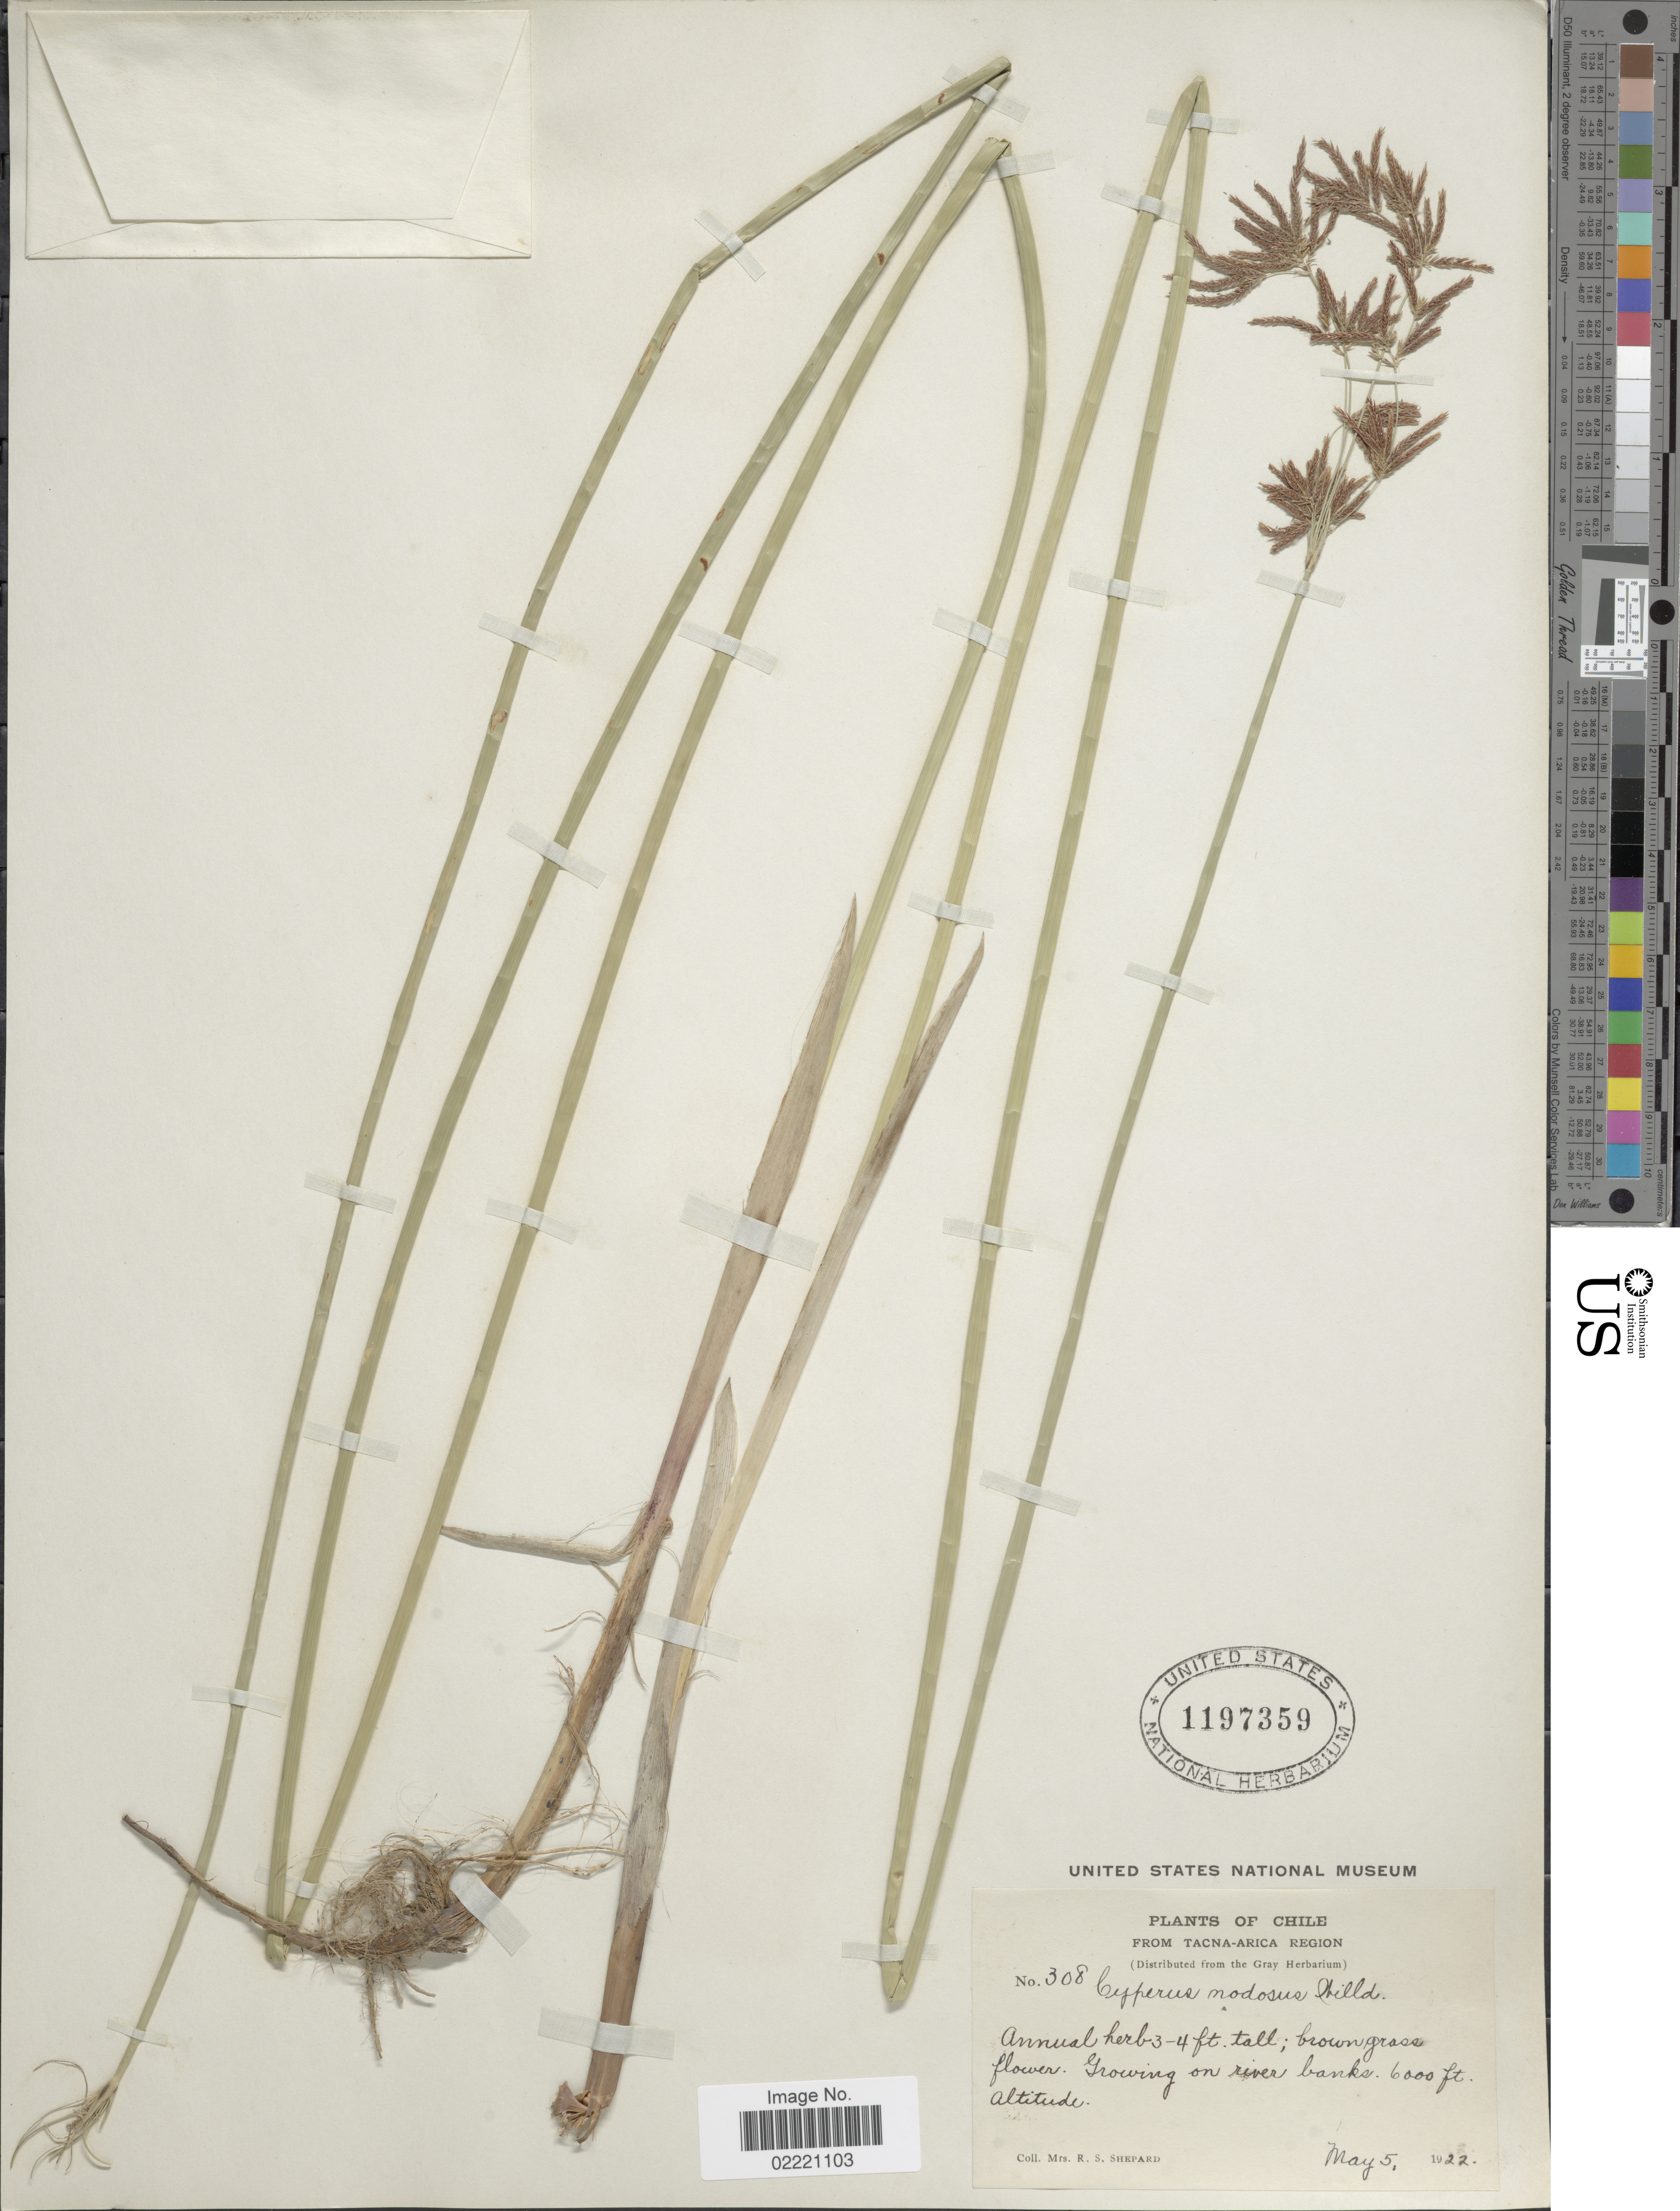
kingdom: Plantae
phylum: Tracheophyta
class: Liliopsida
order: Poales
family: Cyperaceae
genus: Cyperus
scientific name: Cyperus articulatus var. nodosus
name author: (Bonpl. ex Humb. & Willd.) Kük.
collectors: R. Shepard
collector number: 308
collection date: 1922-05-05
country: Chile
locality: Tacna-Arica Region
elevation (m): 1829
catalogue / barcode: US 1197359